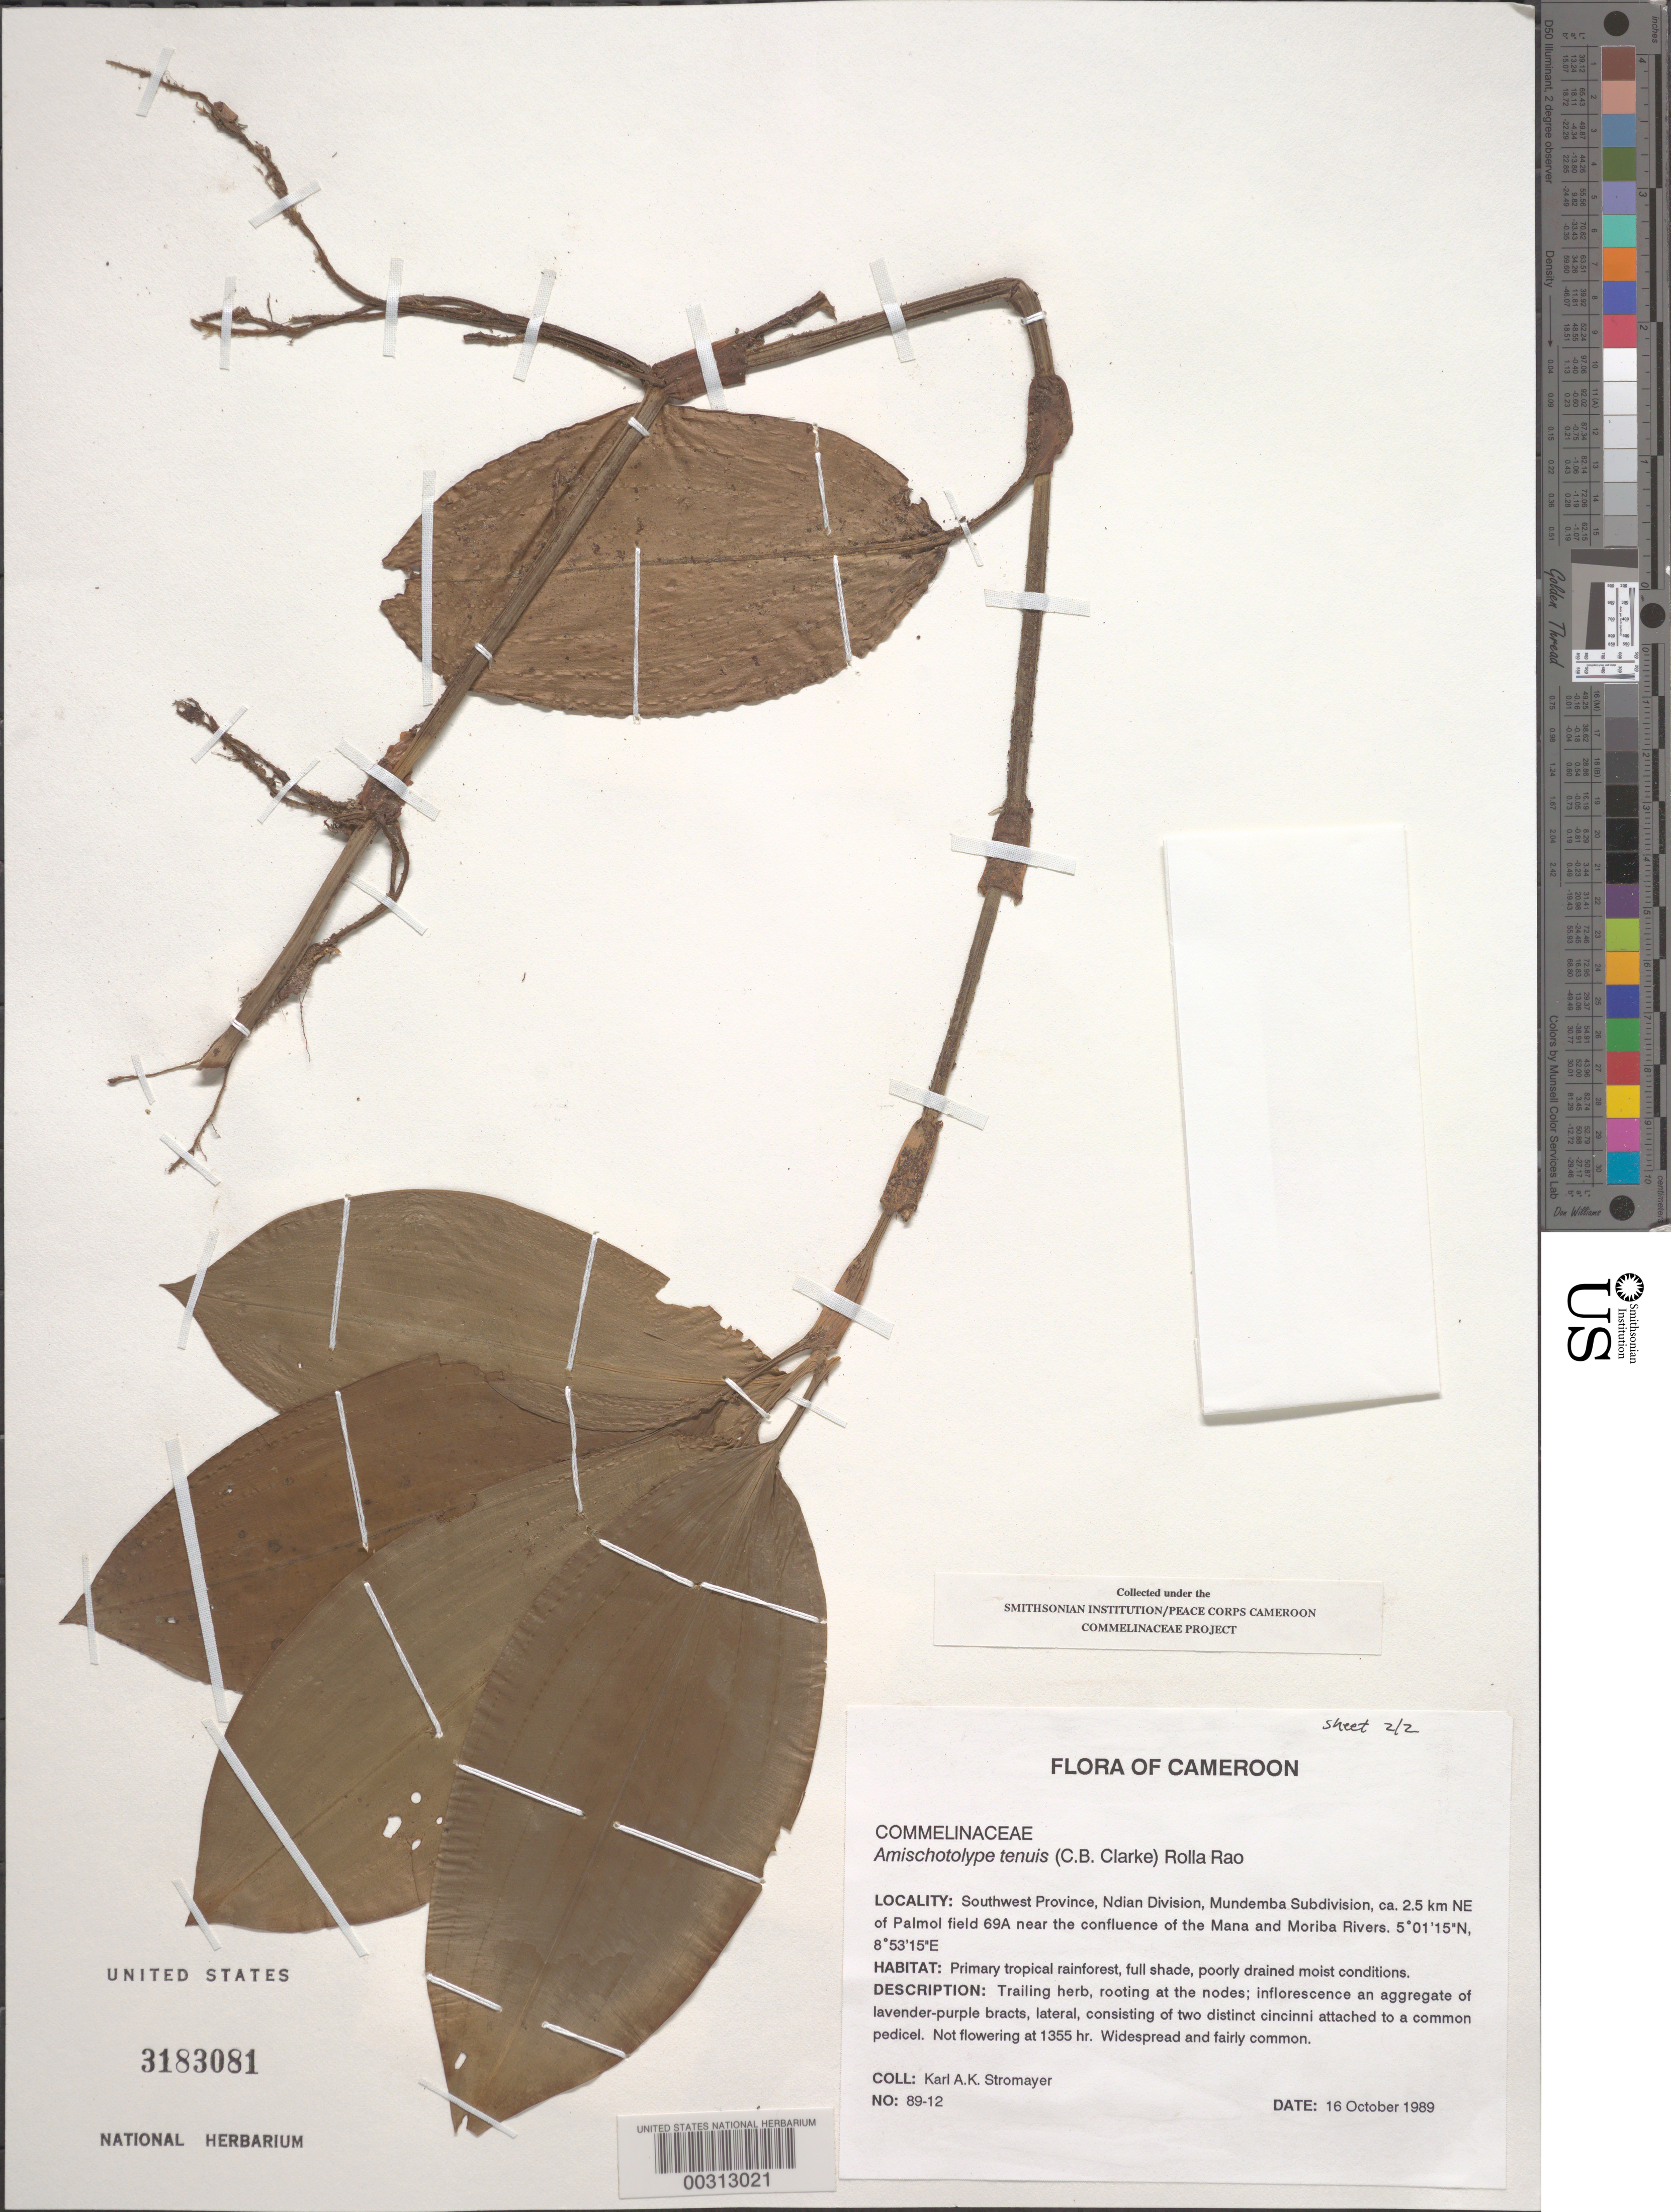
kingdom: Plantae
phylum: Tracheophyta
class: Liliopsida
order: Commelinales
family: Commelinaceae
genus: Amischotolype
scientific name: Amischotolype tenuis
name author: (C.B. Clarke) R.S. Rao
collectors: K. A. Stromayer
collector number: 89-12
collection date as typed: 16 Oct 1989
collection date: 1989-10-16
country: Cameroon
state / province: Sud-Ouest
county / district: Ndian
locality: Mundemba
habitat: Primary tropical rainforest, full shade, poorly drained moist conditions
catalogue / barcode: US 3183081